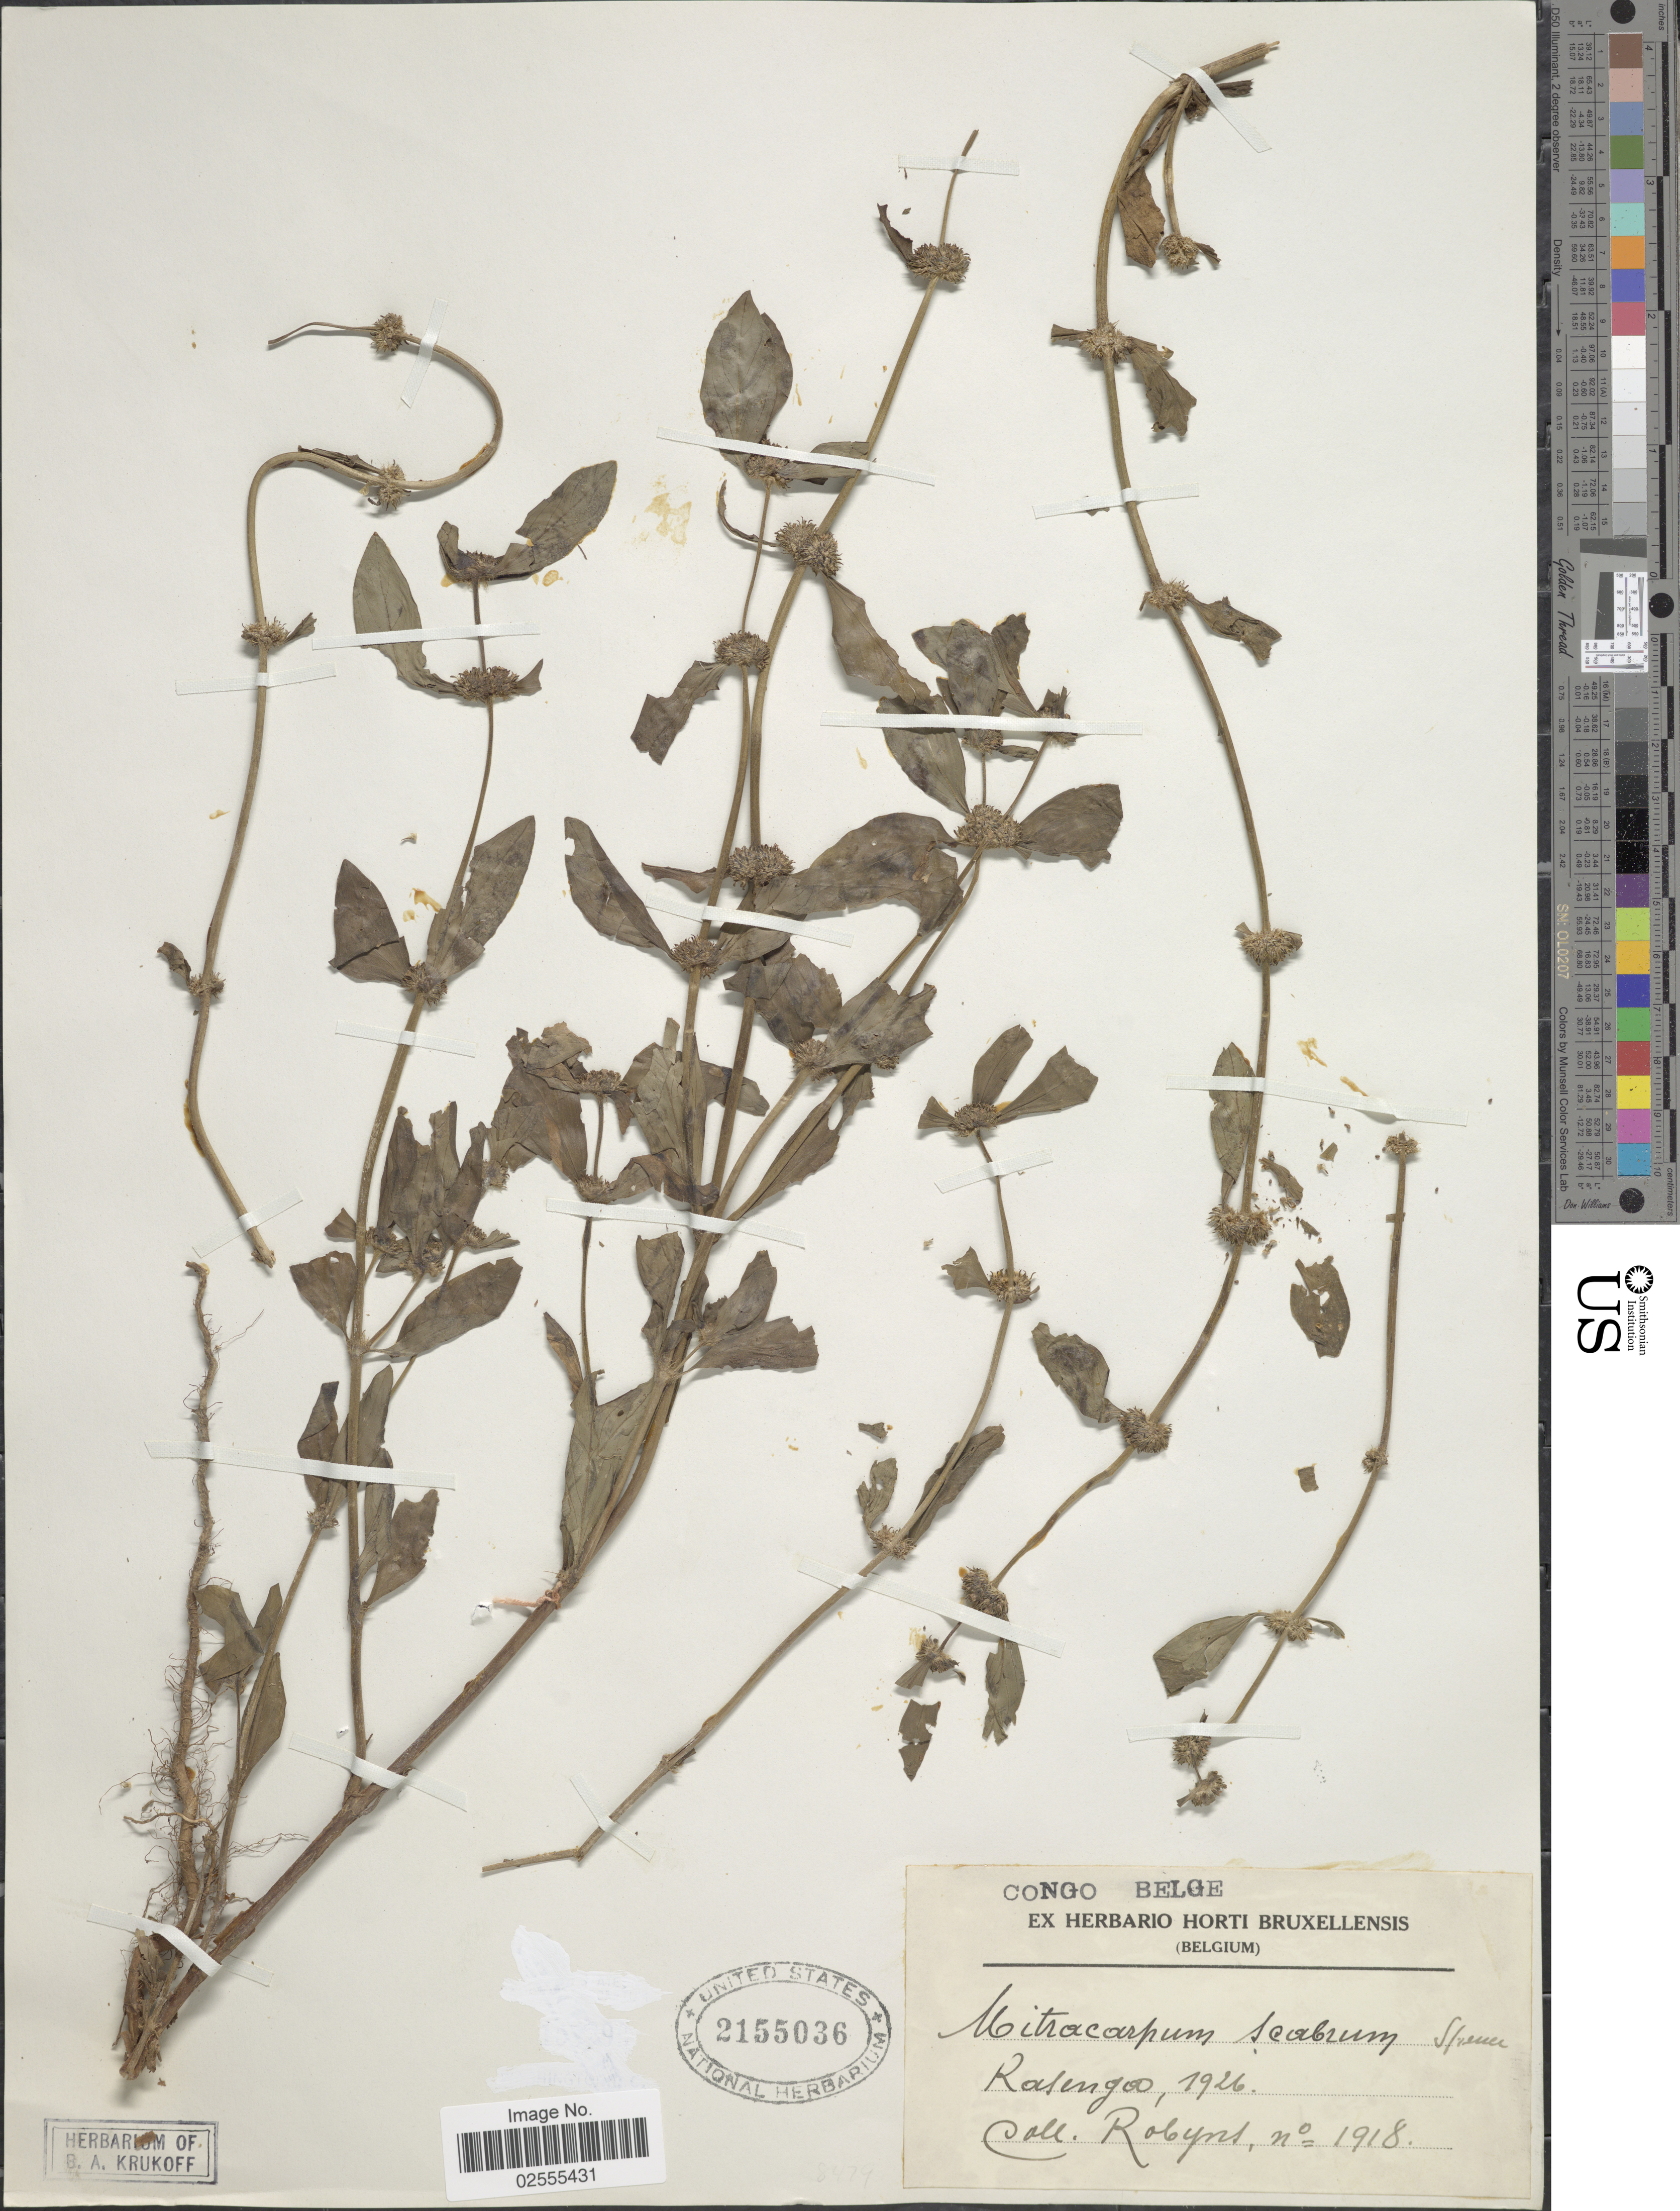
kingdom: Plantae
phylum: Tracheophyta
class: Magnoliopsida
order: Gentianales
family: Rubiaceae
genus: Mitracarpus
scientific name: Mitracarpus villosus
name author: (Sw.) DC.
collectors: -. Robyns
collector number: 1918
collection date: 1926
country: Congo, Democratic Republic of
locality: Kasengo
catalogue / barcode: US 2155036